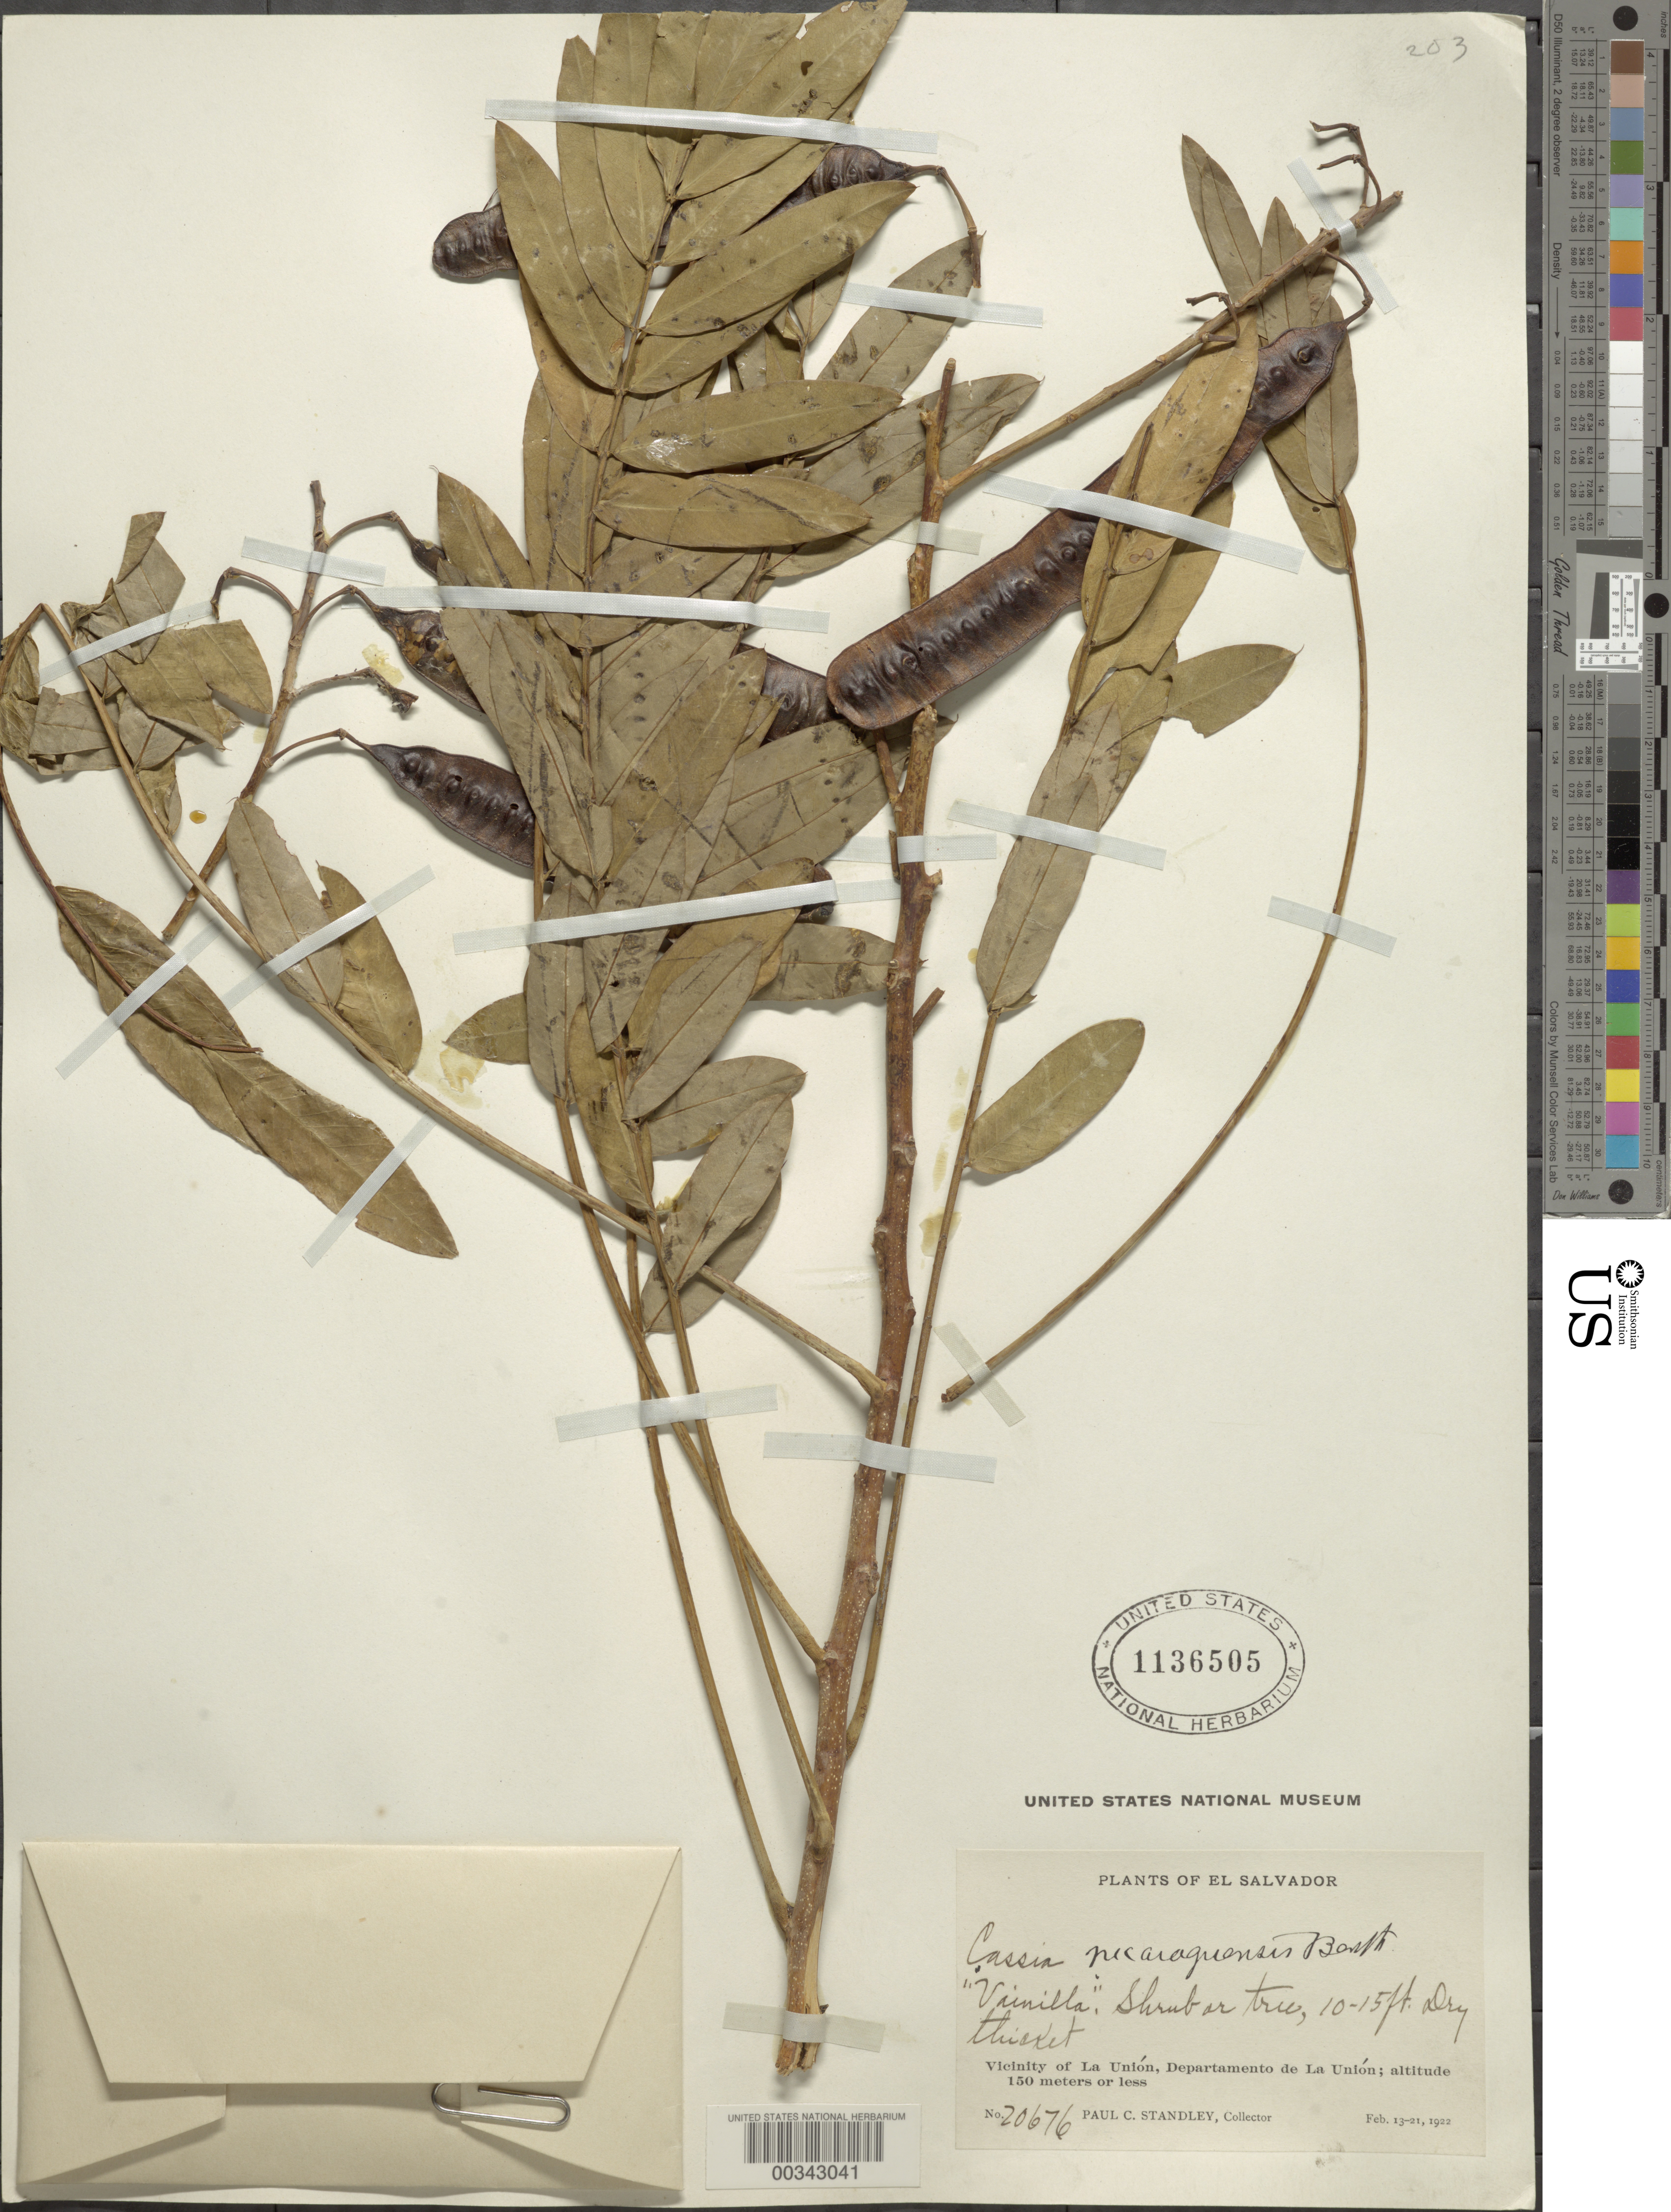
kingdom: Plantae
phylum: Tracheophyta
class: Magnoliopsida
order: Fabales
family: Fabaceae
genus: Senna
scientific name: Senna nicaraguensis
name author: (Benth.) H.S. Irwin & Barneby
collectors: P. C. Standley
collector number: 20676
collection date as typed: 13 Feb 1922 to 21 Feb 1922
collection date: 1922-02-13/1922-02-21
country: El Salvador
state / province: La Unión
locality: Vicinity of La Union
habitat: Dry thicket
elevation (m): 150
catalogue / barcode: US 1136505